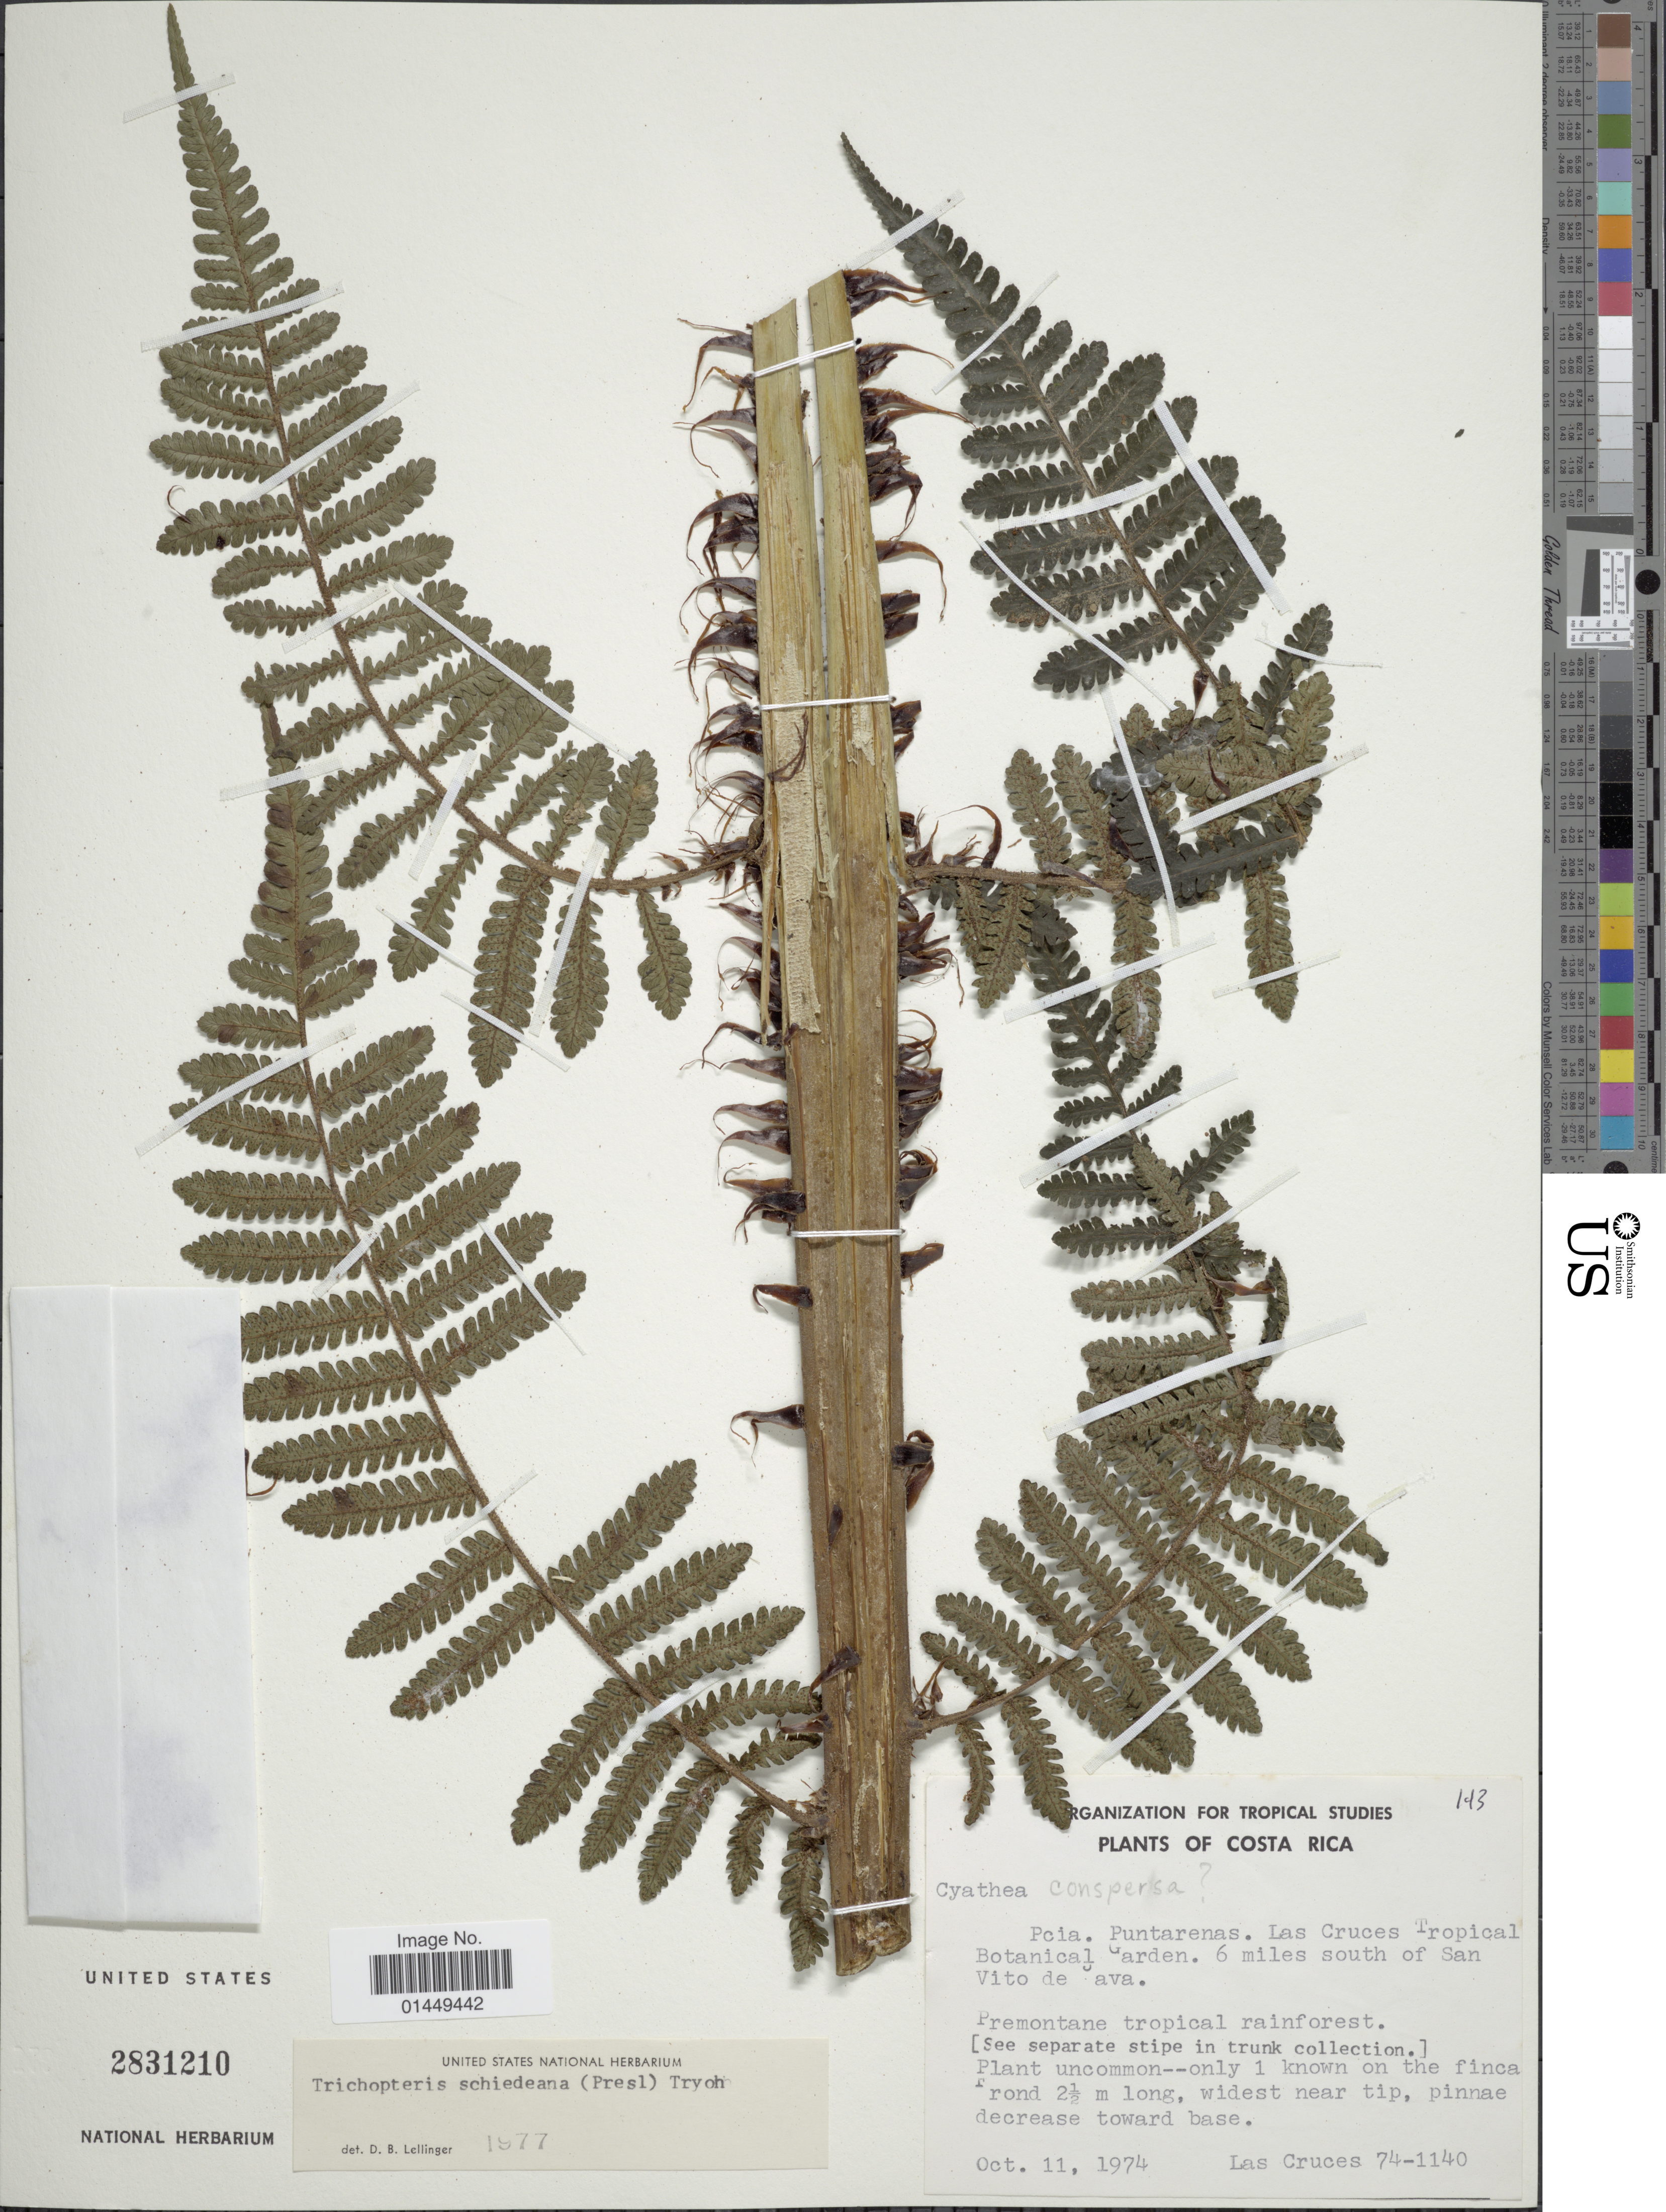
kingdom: Plantae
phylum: Tracheophyta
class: Polypodiopsida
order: Cyatheales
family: Cyatheaceae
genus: Cyathea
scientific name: Cyathea schiedeana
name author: (C. Presl) Domin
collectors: Las Cruces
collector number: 74-1140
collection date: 1974-10-11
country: Costa Rica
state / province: Puntarenas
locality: Pcia. Puntarenas, Las Cruces Tropical Botanical Garden, 6 miles south of San Vito de Java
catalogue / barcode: US 2831210